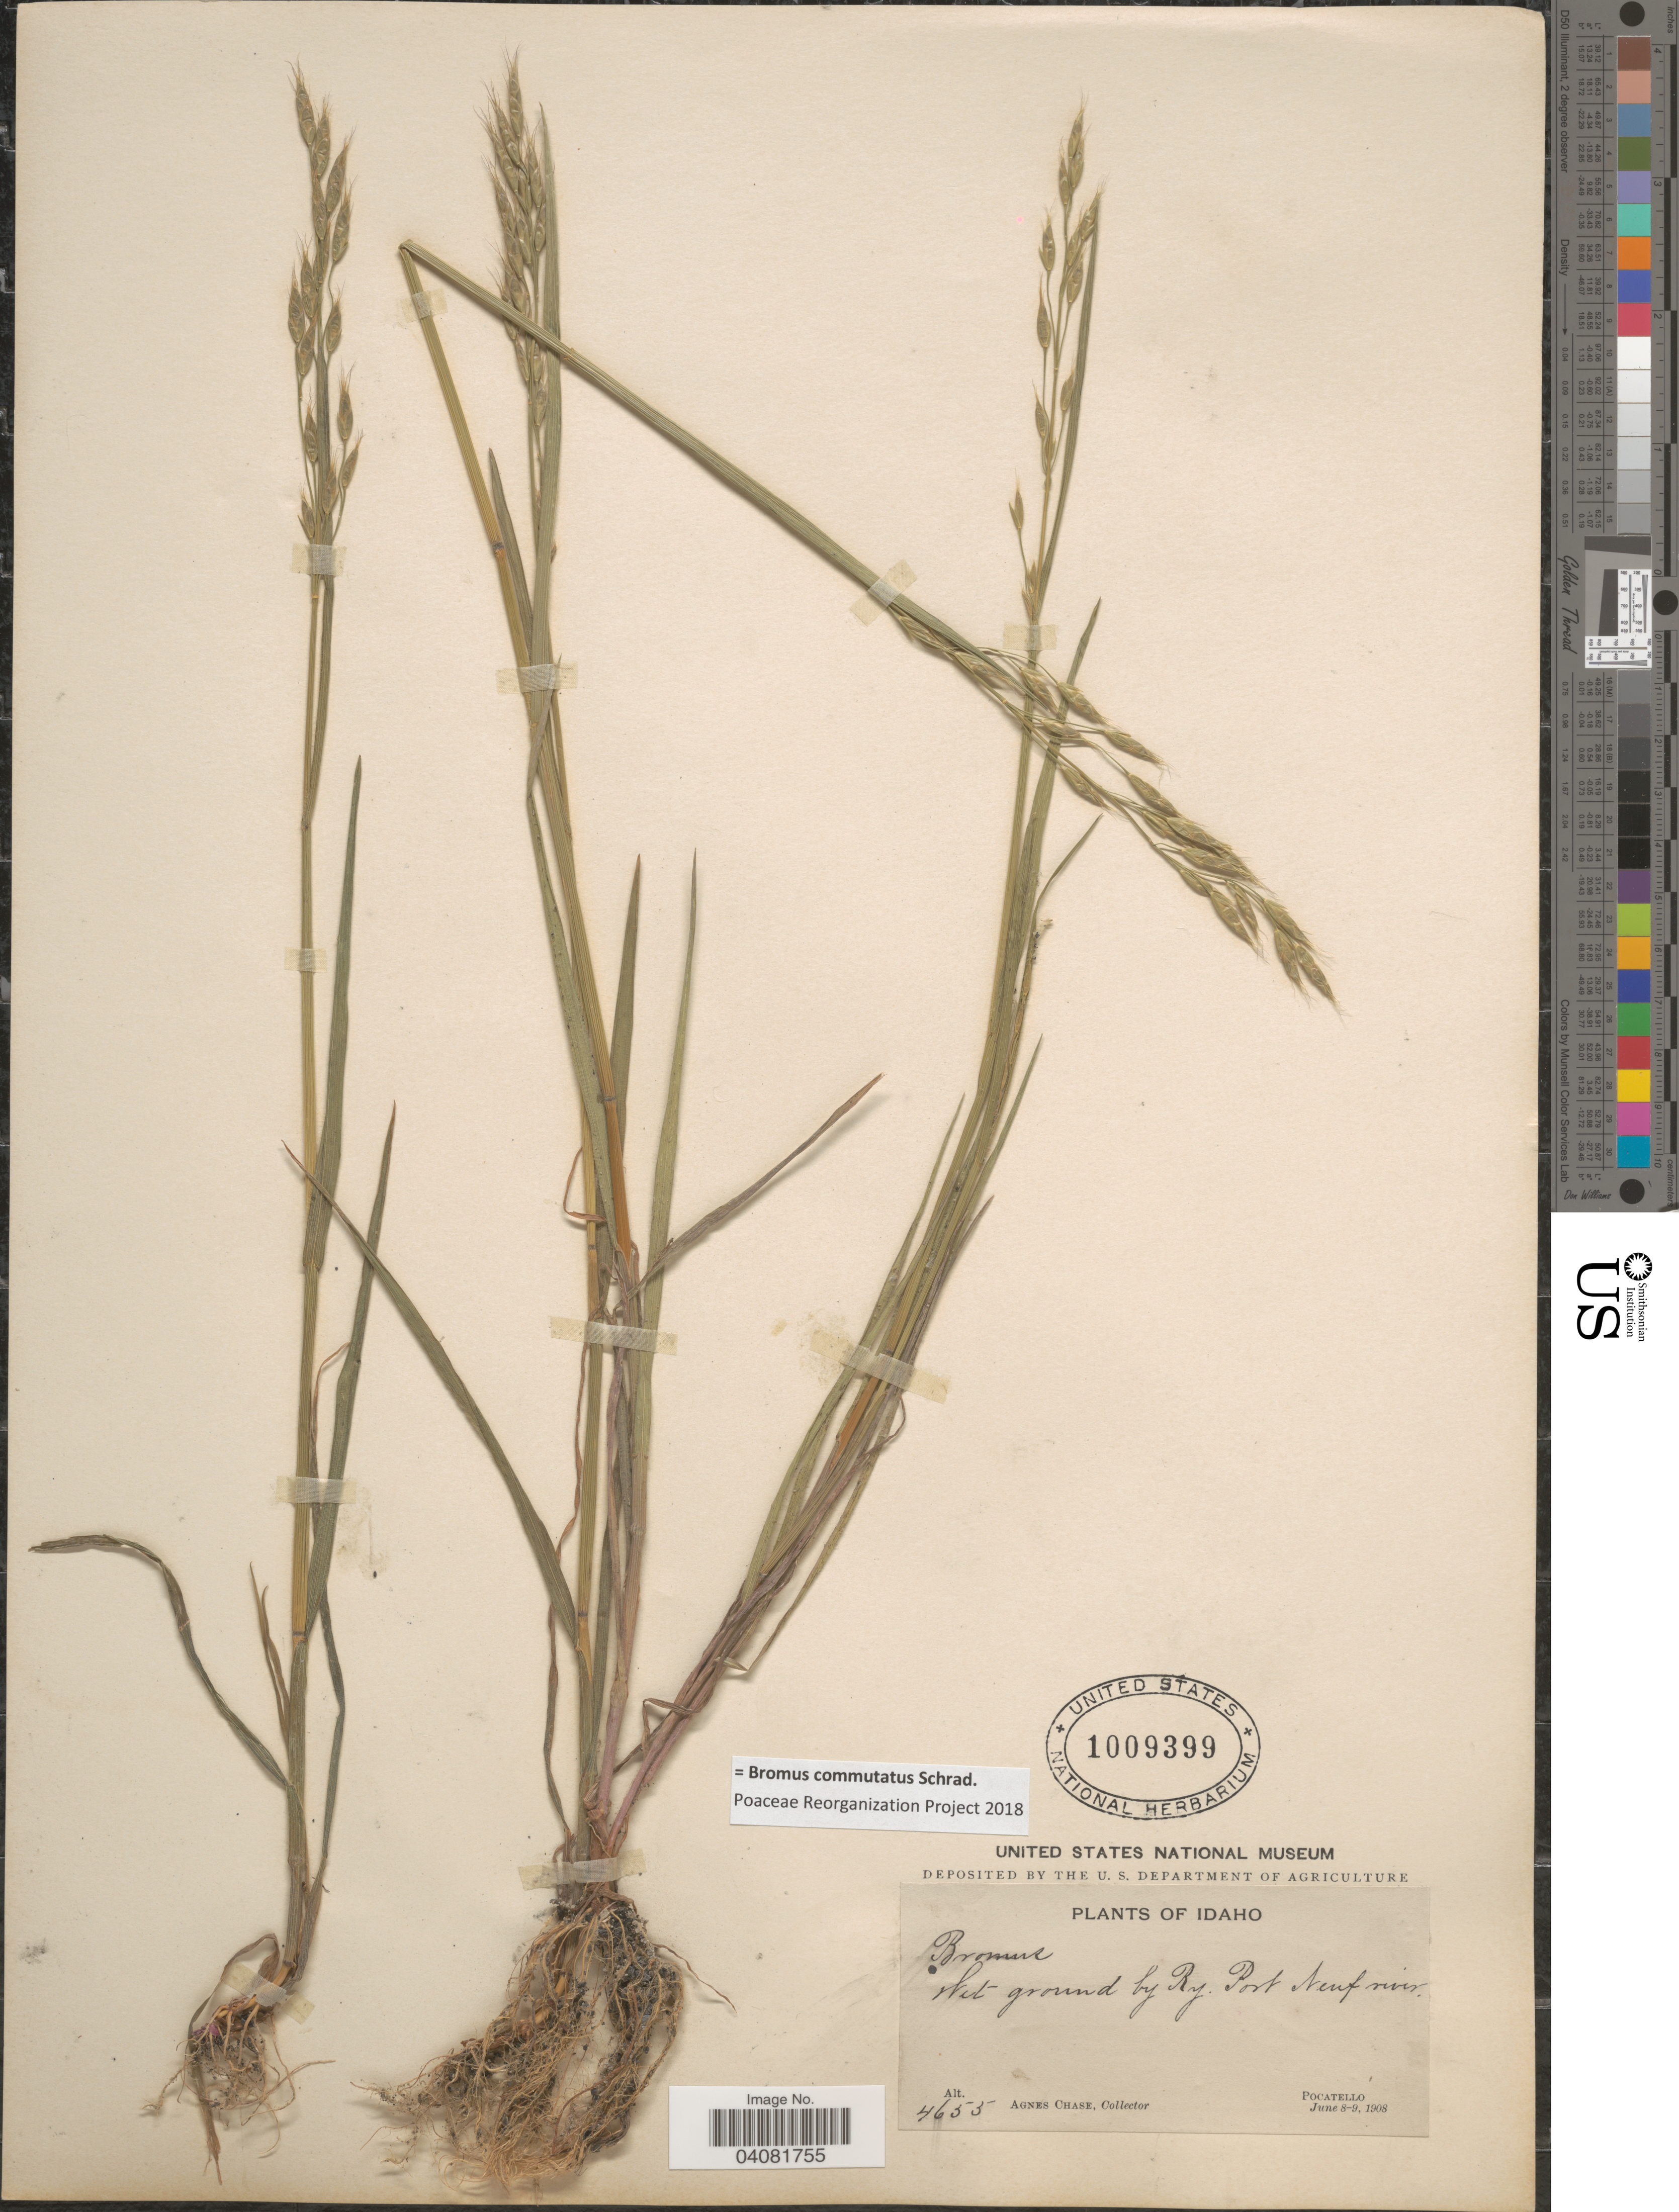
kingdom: Plantae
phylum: Tracheophyta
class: Liliopsida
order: Poales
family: Poaceae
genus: Bromus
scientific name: Bromus commutatus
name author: Schrad.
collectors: A. Chase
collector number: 4655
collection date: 1908-06-08/1908-06-09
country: United States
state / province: Idaho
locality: Wet ground by Ry. Port Neuf river. Pocatello.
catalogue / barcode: US 1009399